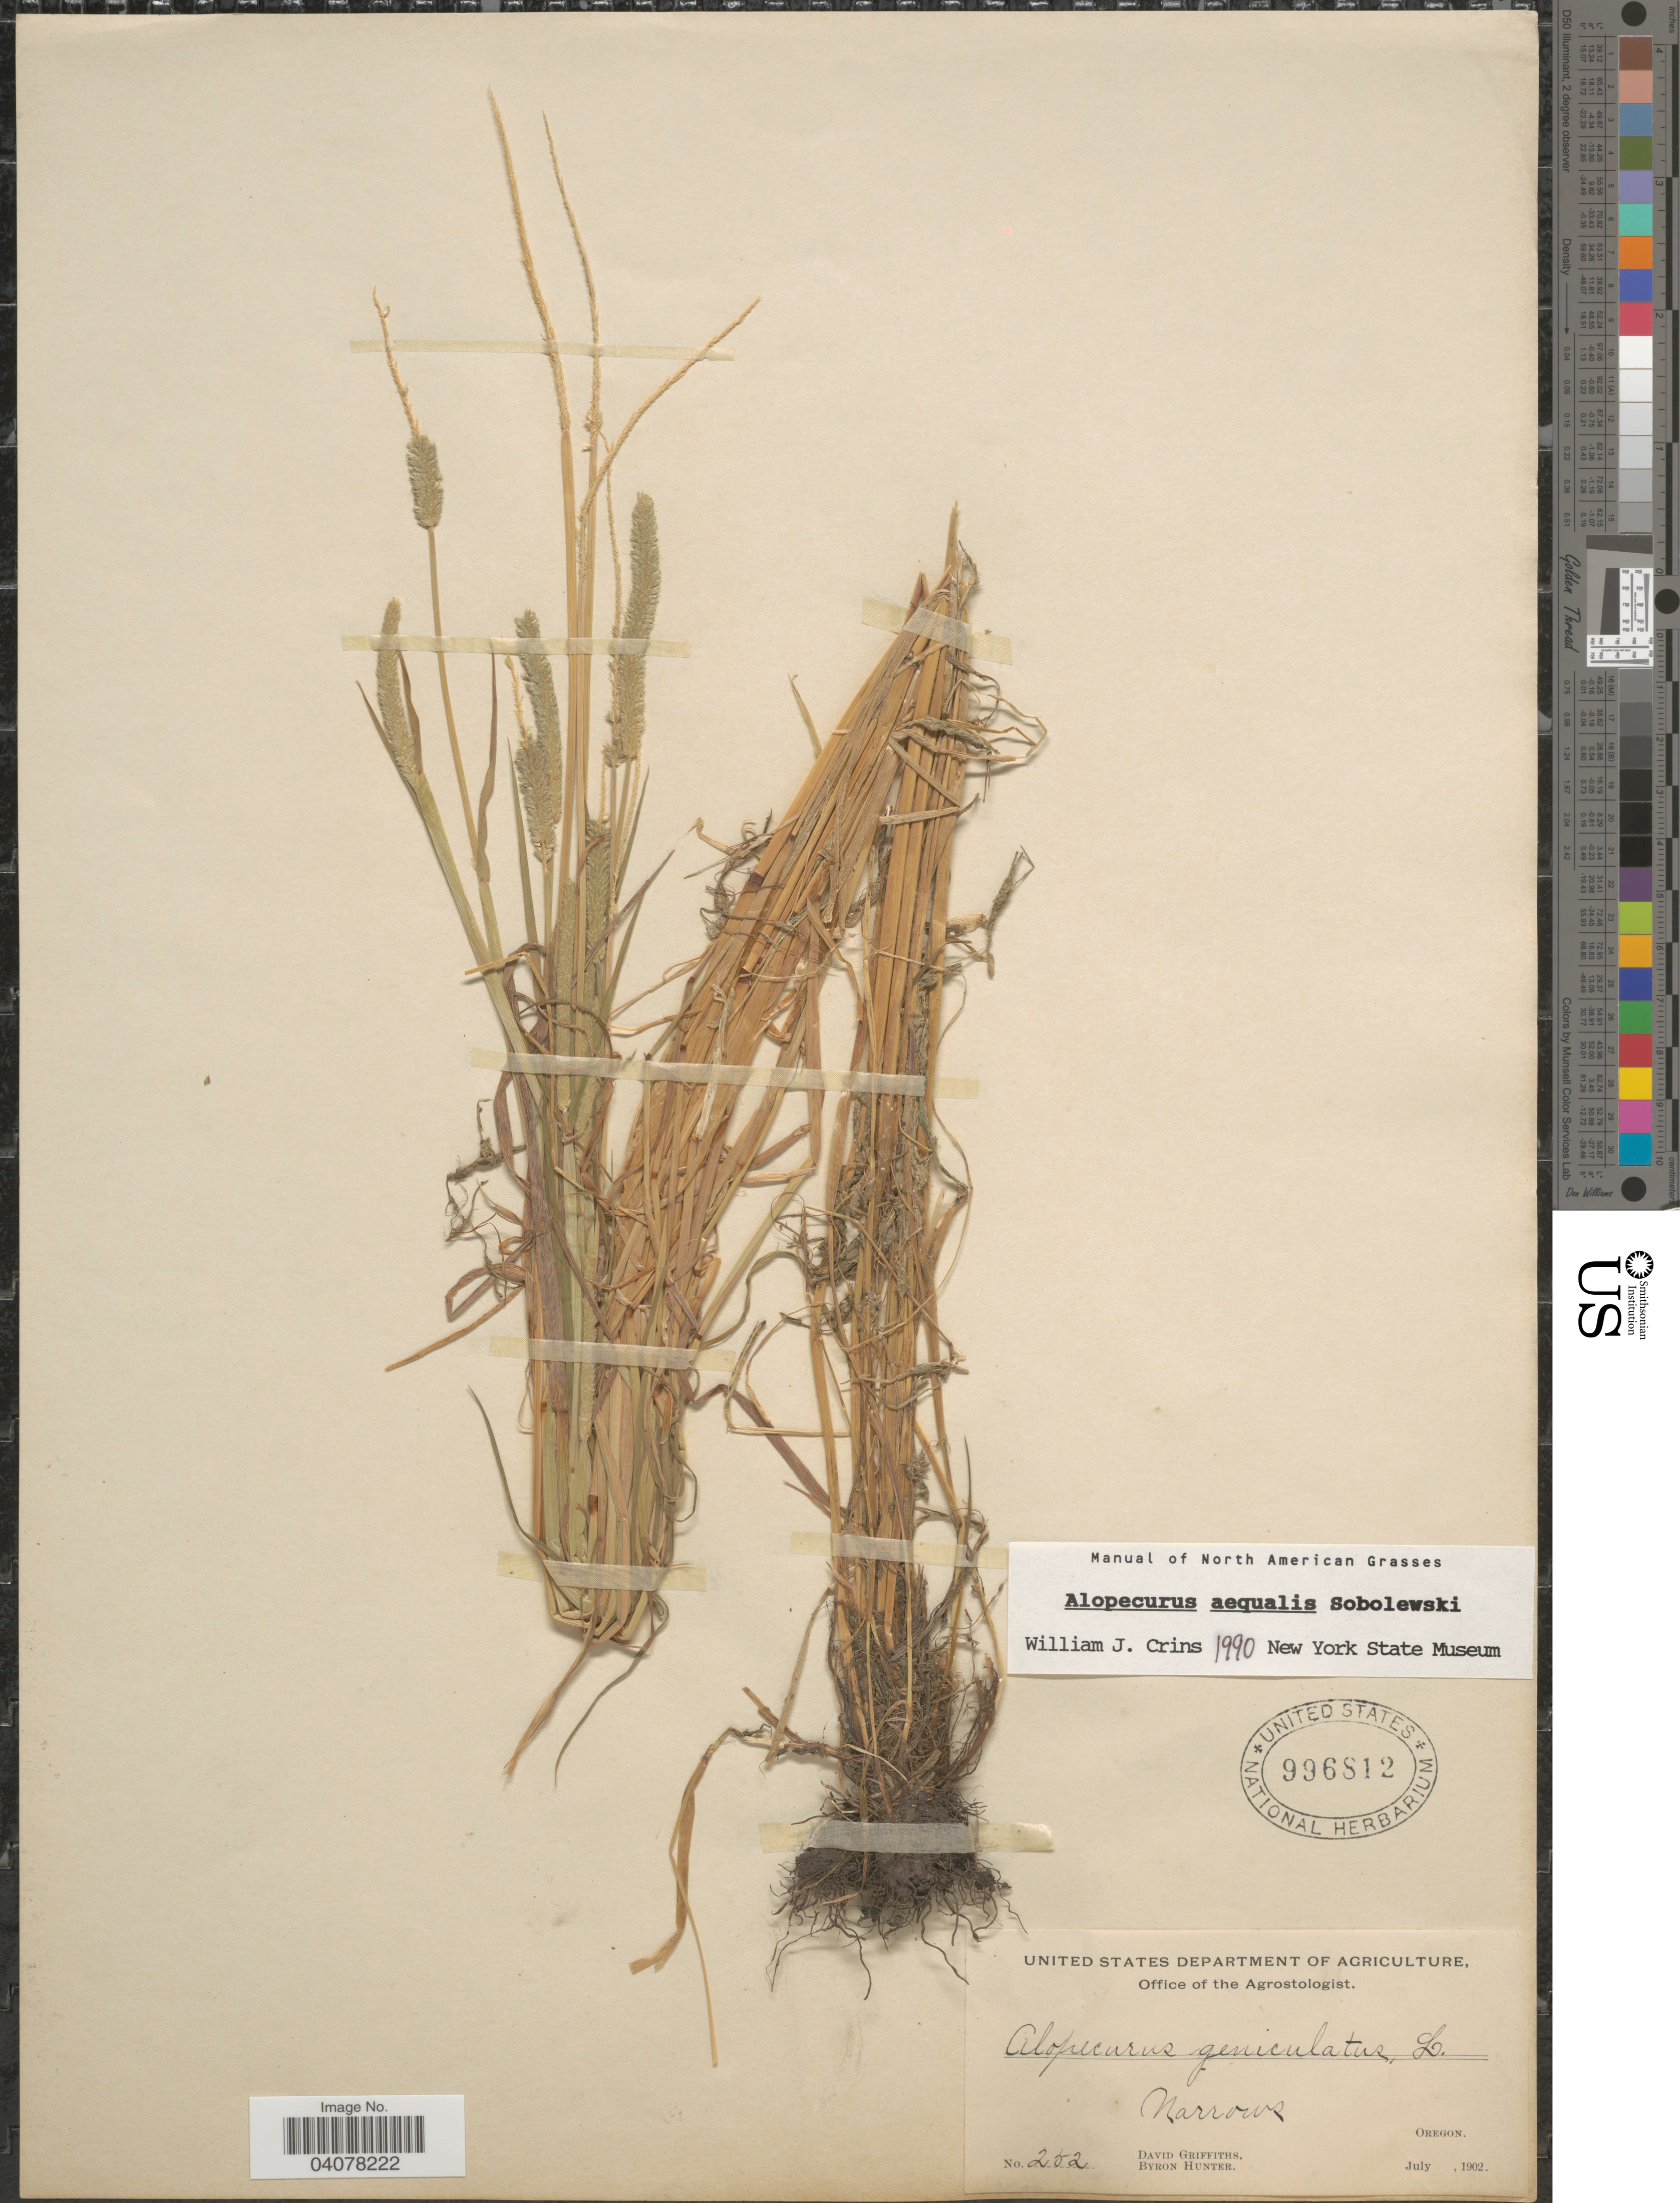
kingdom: Plantae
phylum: Tracheophyta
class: Liliopsida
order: Poales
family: Poaceae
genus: Alopecurus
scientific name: Alopecurus aequalis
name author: Sobol.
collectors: D. Griffiths & B. Hunter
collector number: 252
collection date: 1902-07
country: United States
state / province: Oregon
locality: Narrows.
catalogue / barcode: US 996812